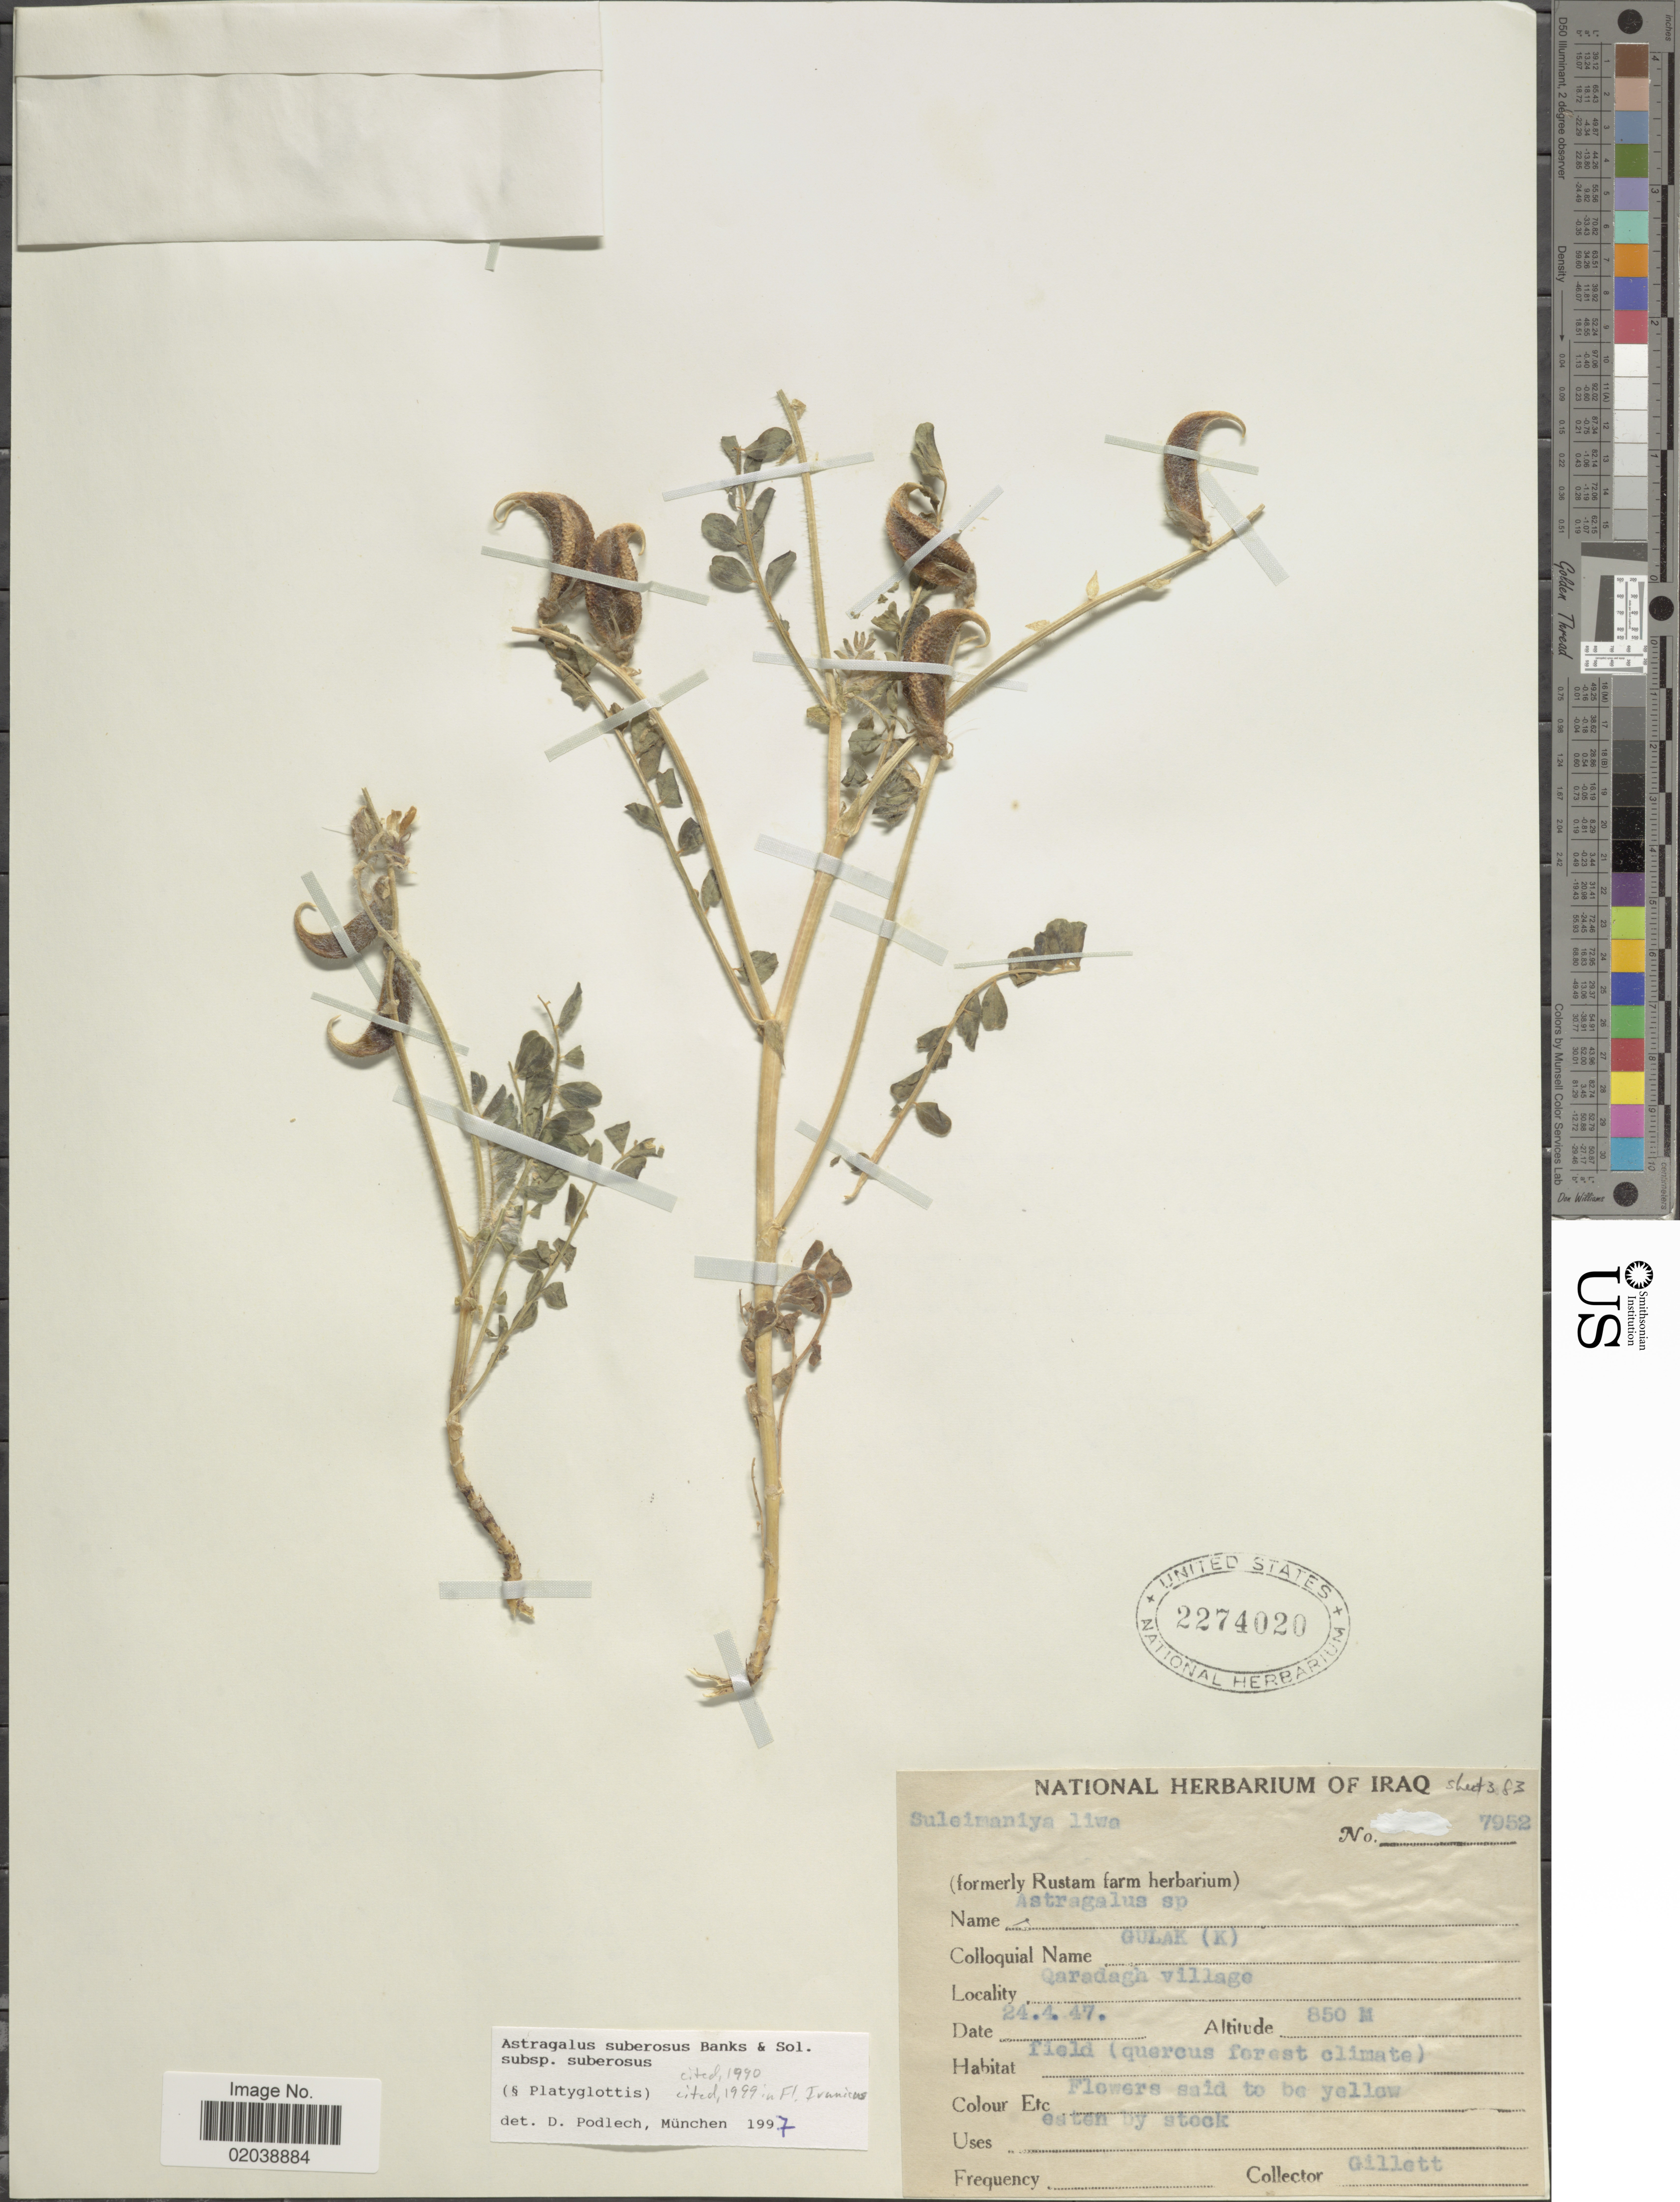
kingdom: Plantae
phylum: Tracheophyta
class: Magnoliopsida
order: Fabales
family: Fabaceae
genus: Astragalus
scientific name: Astragalus suberosus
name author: Banks & Sol.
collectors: Gillett, --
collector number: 7952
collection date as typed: Transcribed d/m/y: 24/4/47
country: Iraq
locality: Qaradagh village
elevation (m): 850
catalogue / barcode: US 2274020